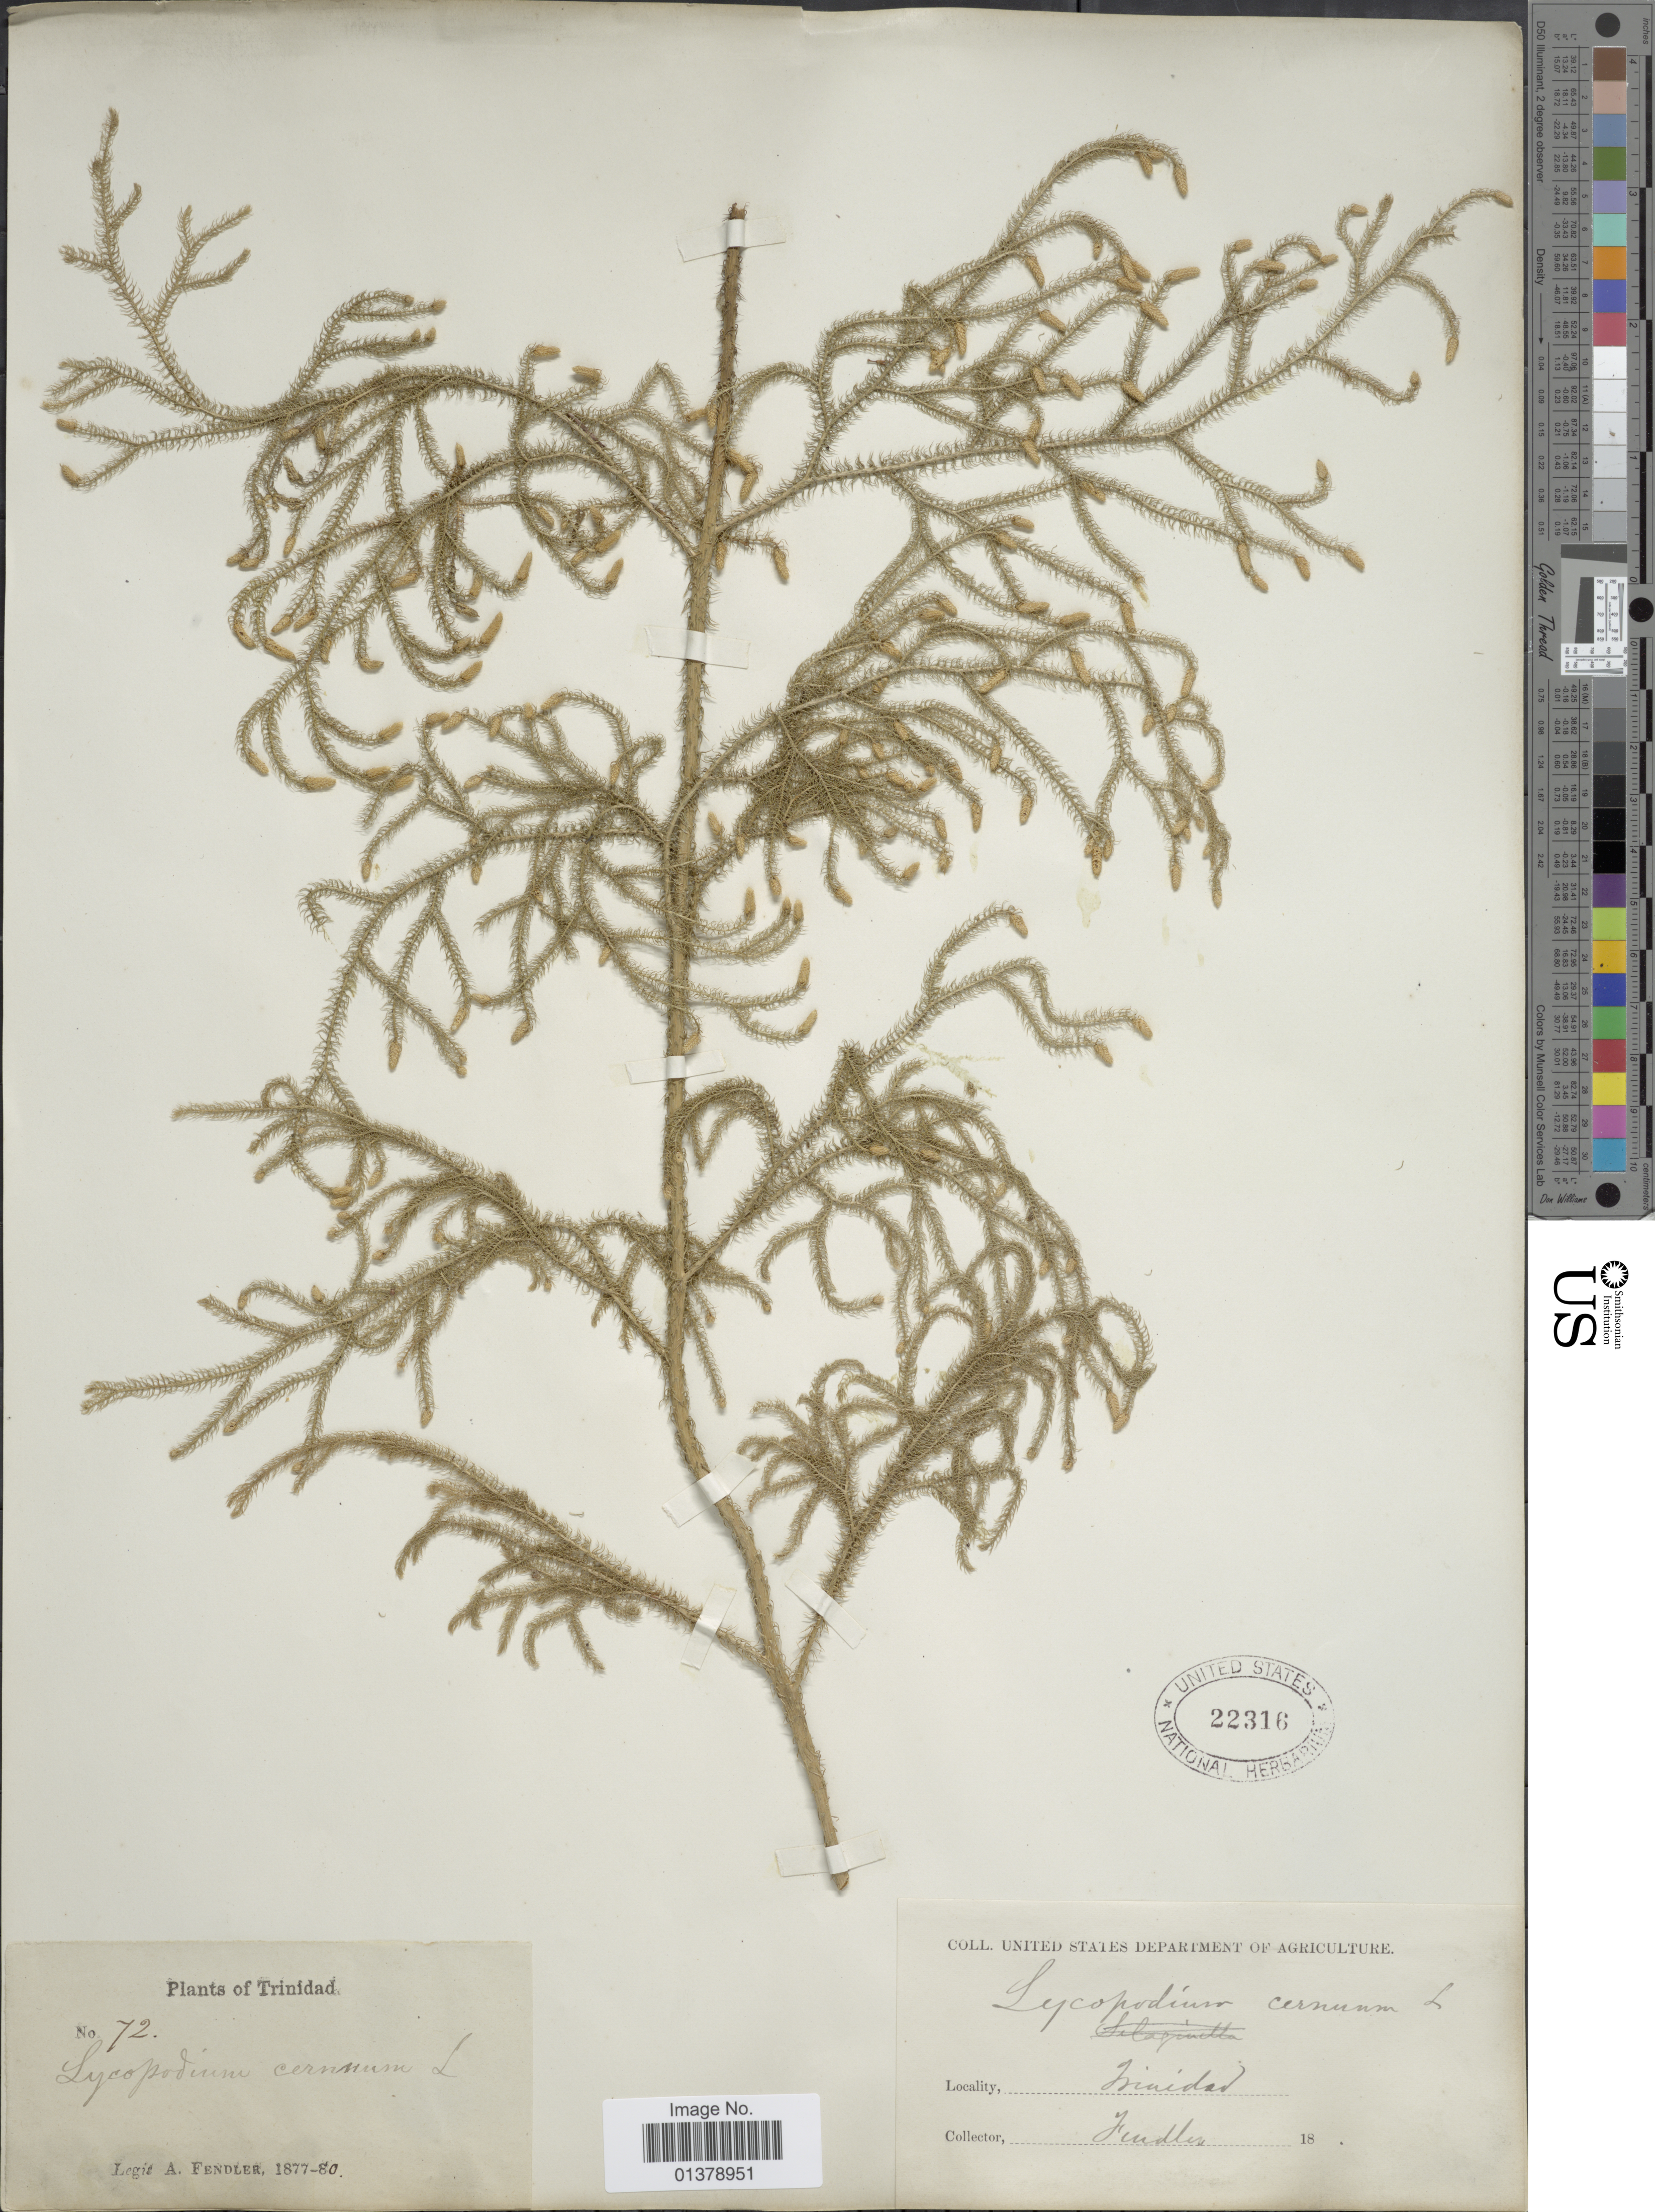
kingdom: Plantae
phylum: Tracheophyta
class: Lycopodiopsida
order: Lycopodiales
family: Lycopodiaceae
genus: Palhinhaea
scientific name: Palhinhaea cernua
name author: (L.) Vasc. & Franco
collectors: A. Fendler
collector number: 72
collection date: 1877/1880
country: Trinidad and Tobago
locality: Trinidad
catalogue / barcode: US 22316